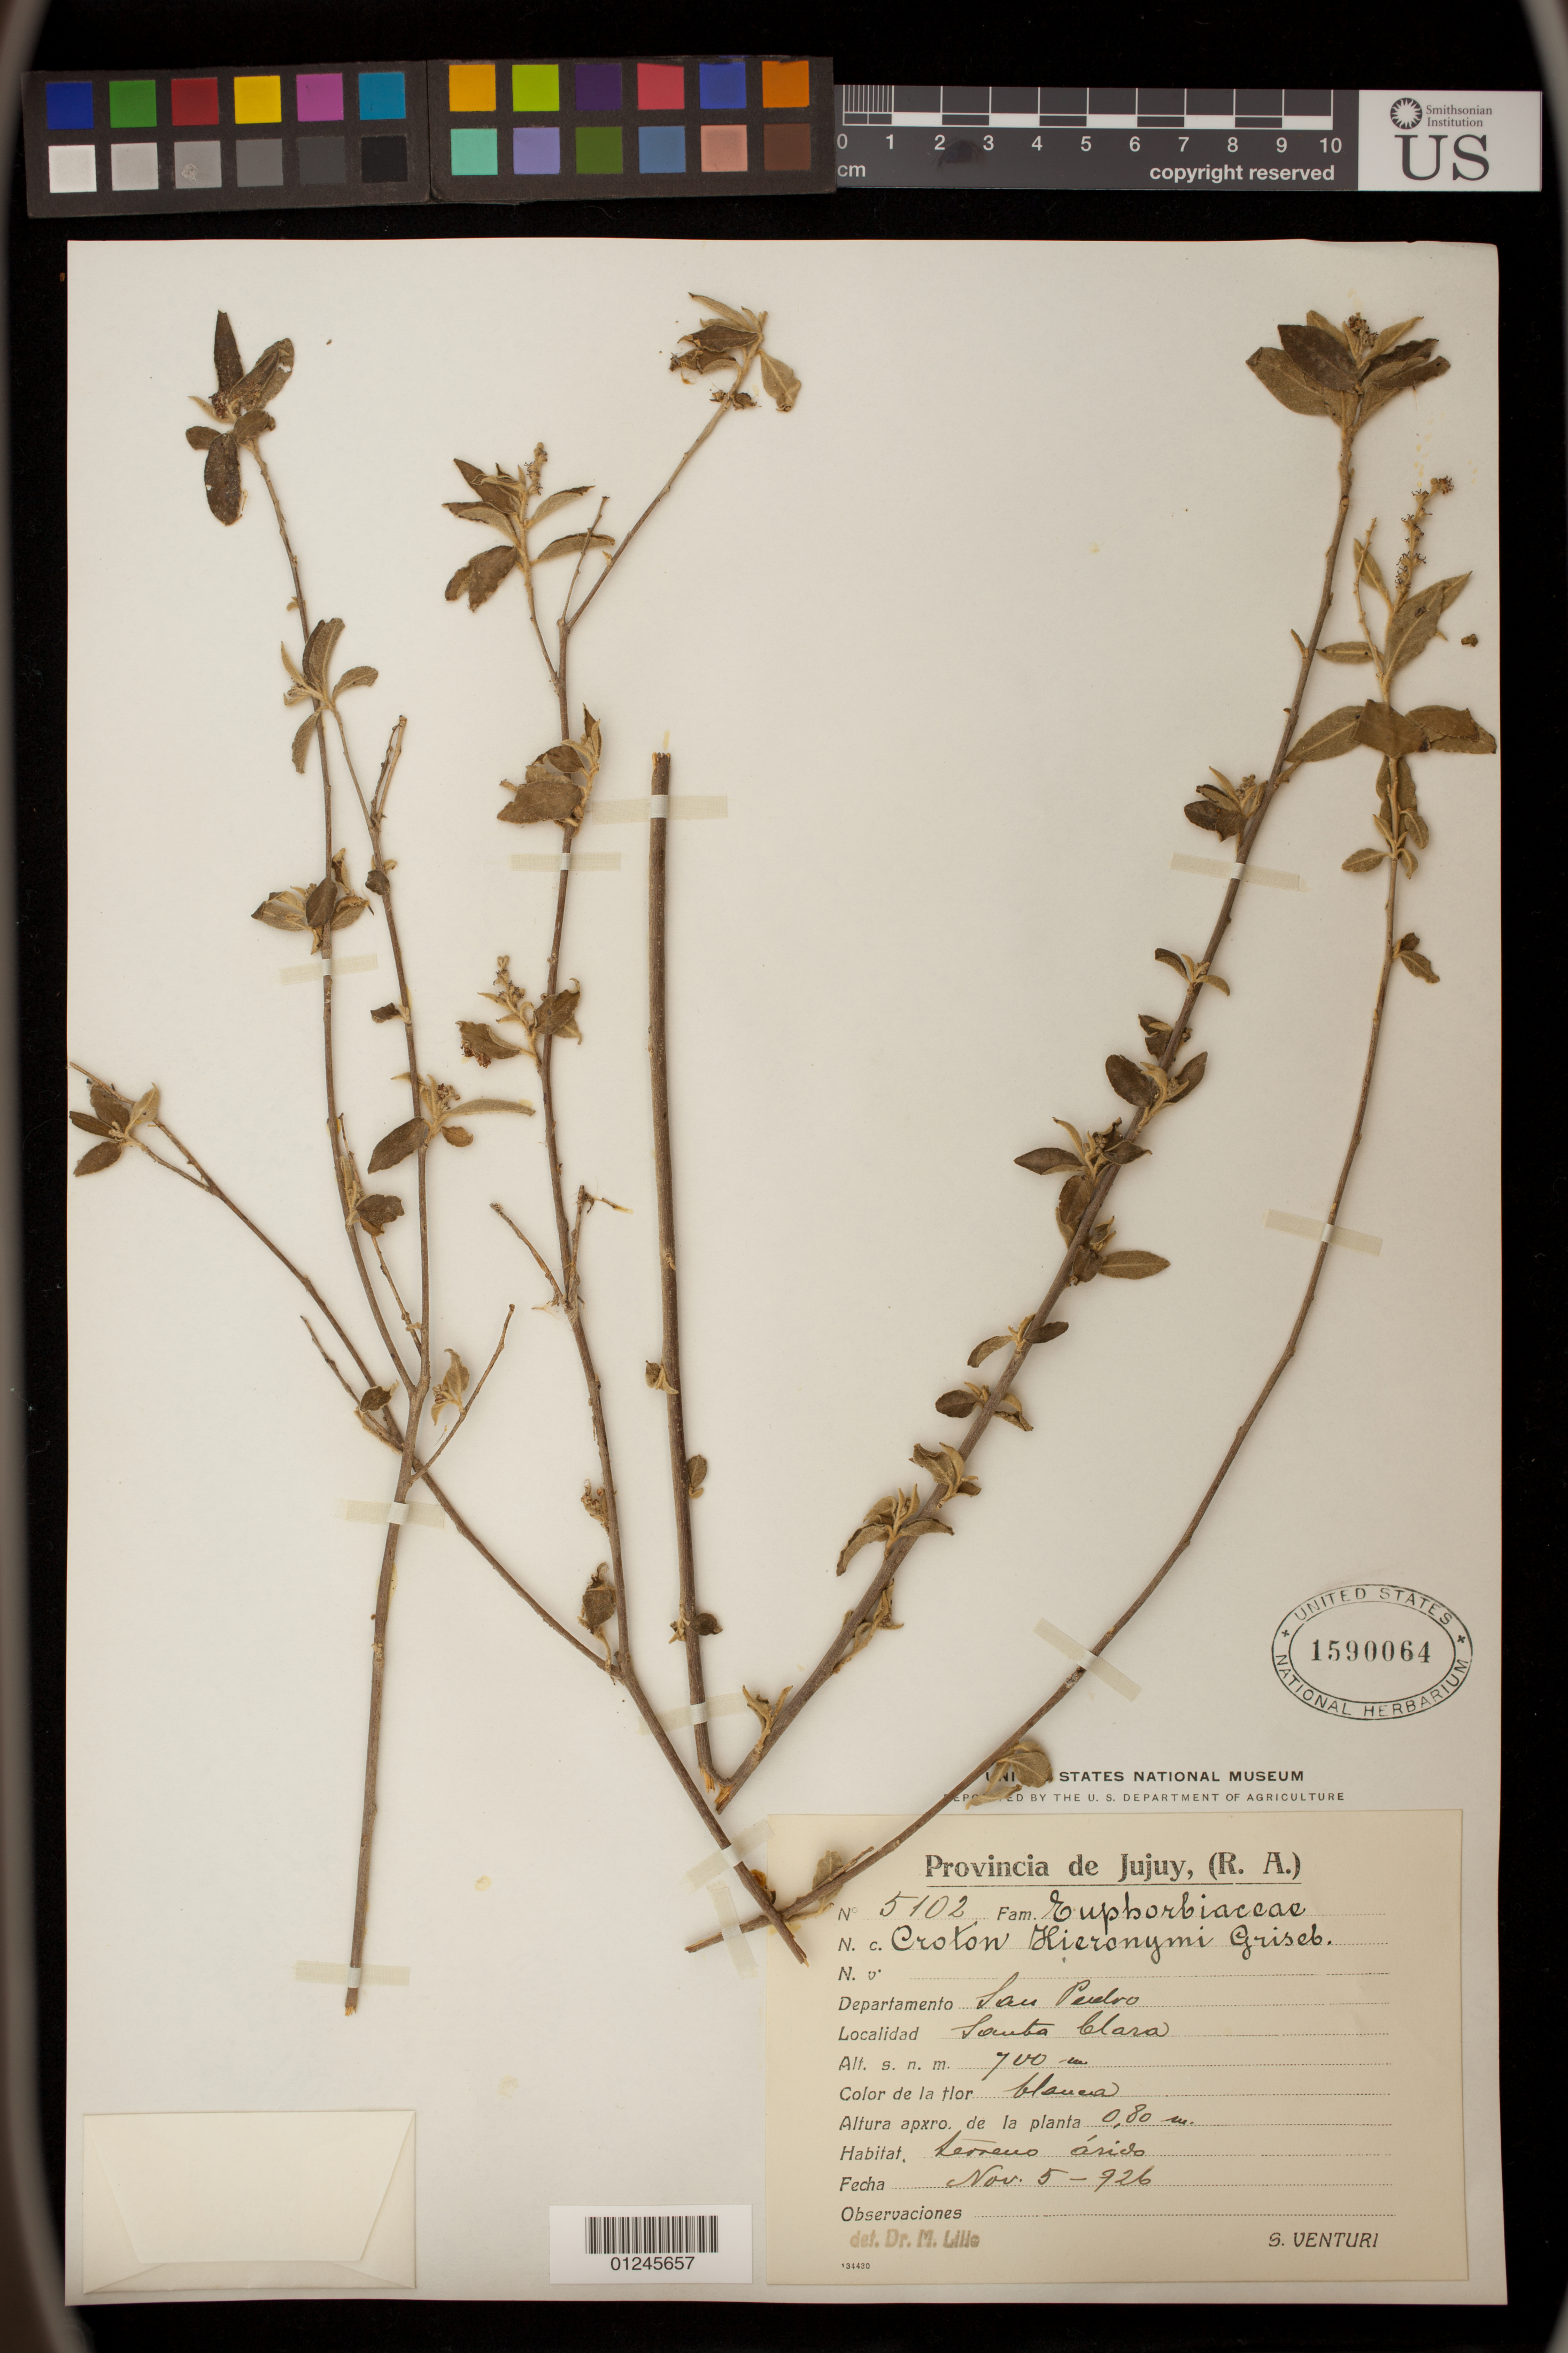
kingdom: Plantae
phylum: Tracheophyta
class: Magnoliopsida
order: Malpighiales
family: Euphorbiaceae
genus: Croton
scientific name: Croton hieronymi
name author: Griseb.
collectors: S. Venturi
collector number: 5102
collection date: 1926-11-05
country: Argentina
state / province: Jujuy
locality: San Pedro.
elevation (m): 700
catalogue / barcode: US 1590064